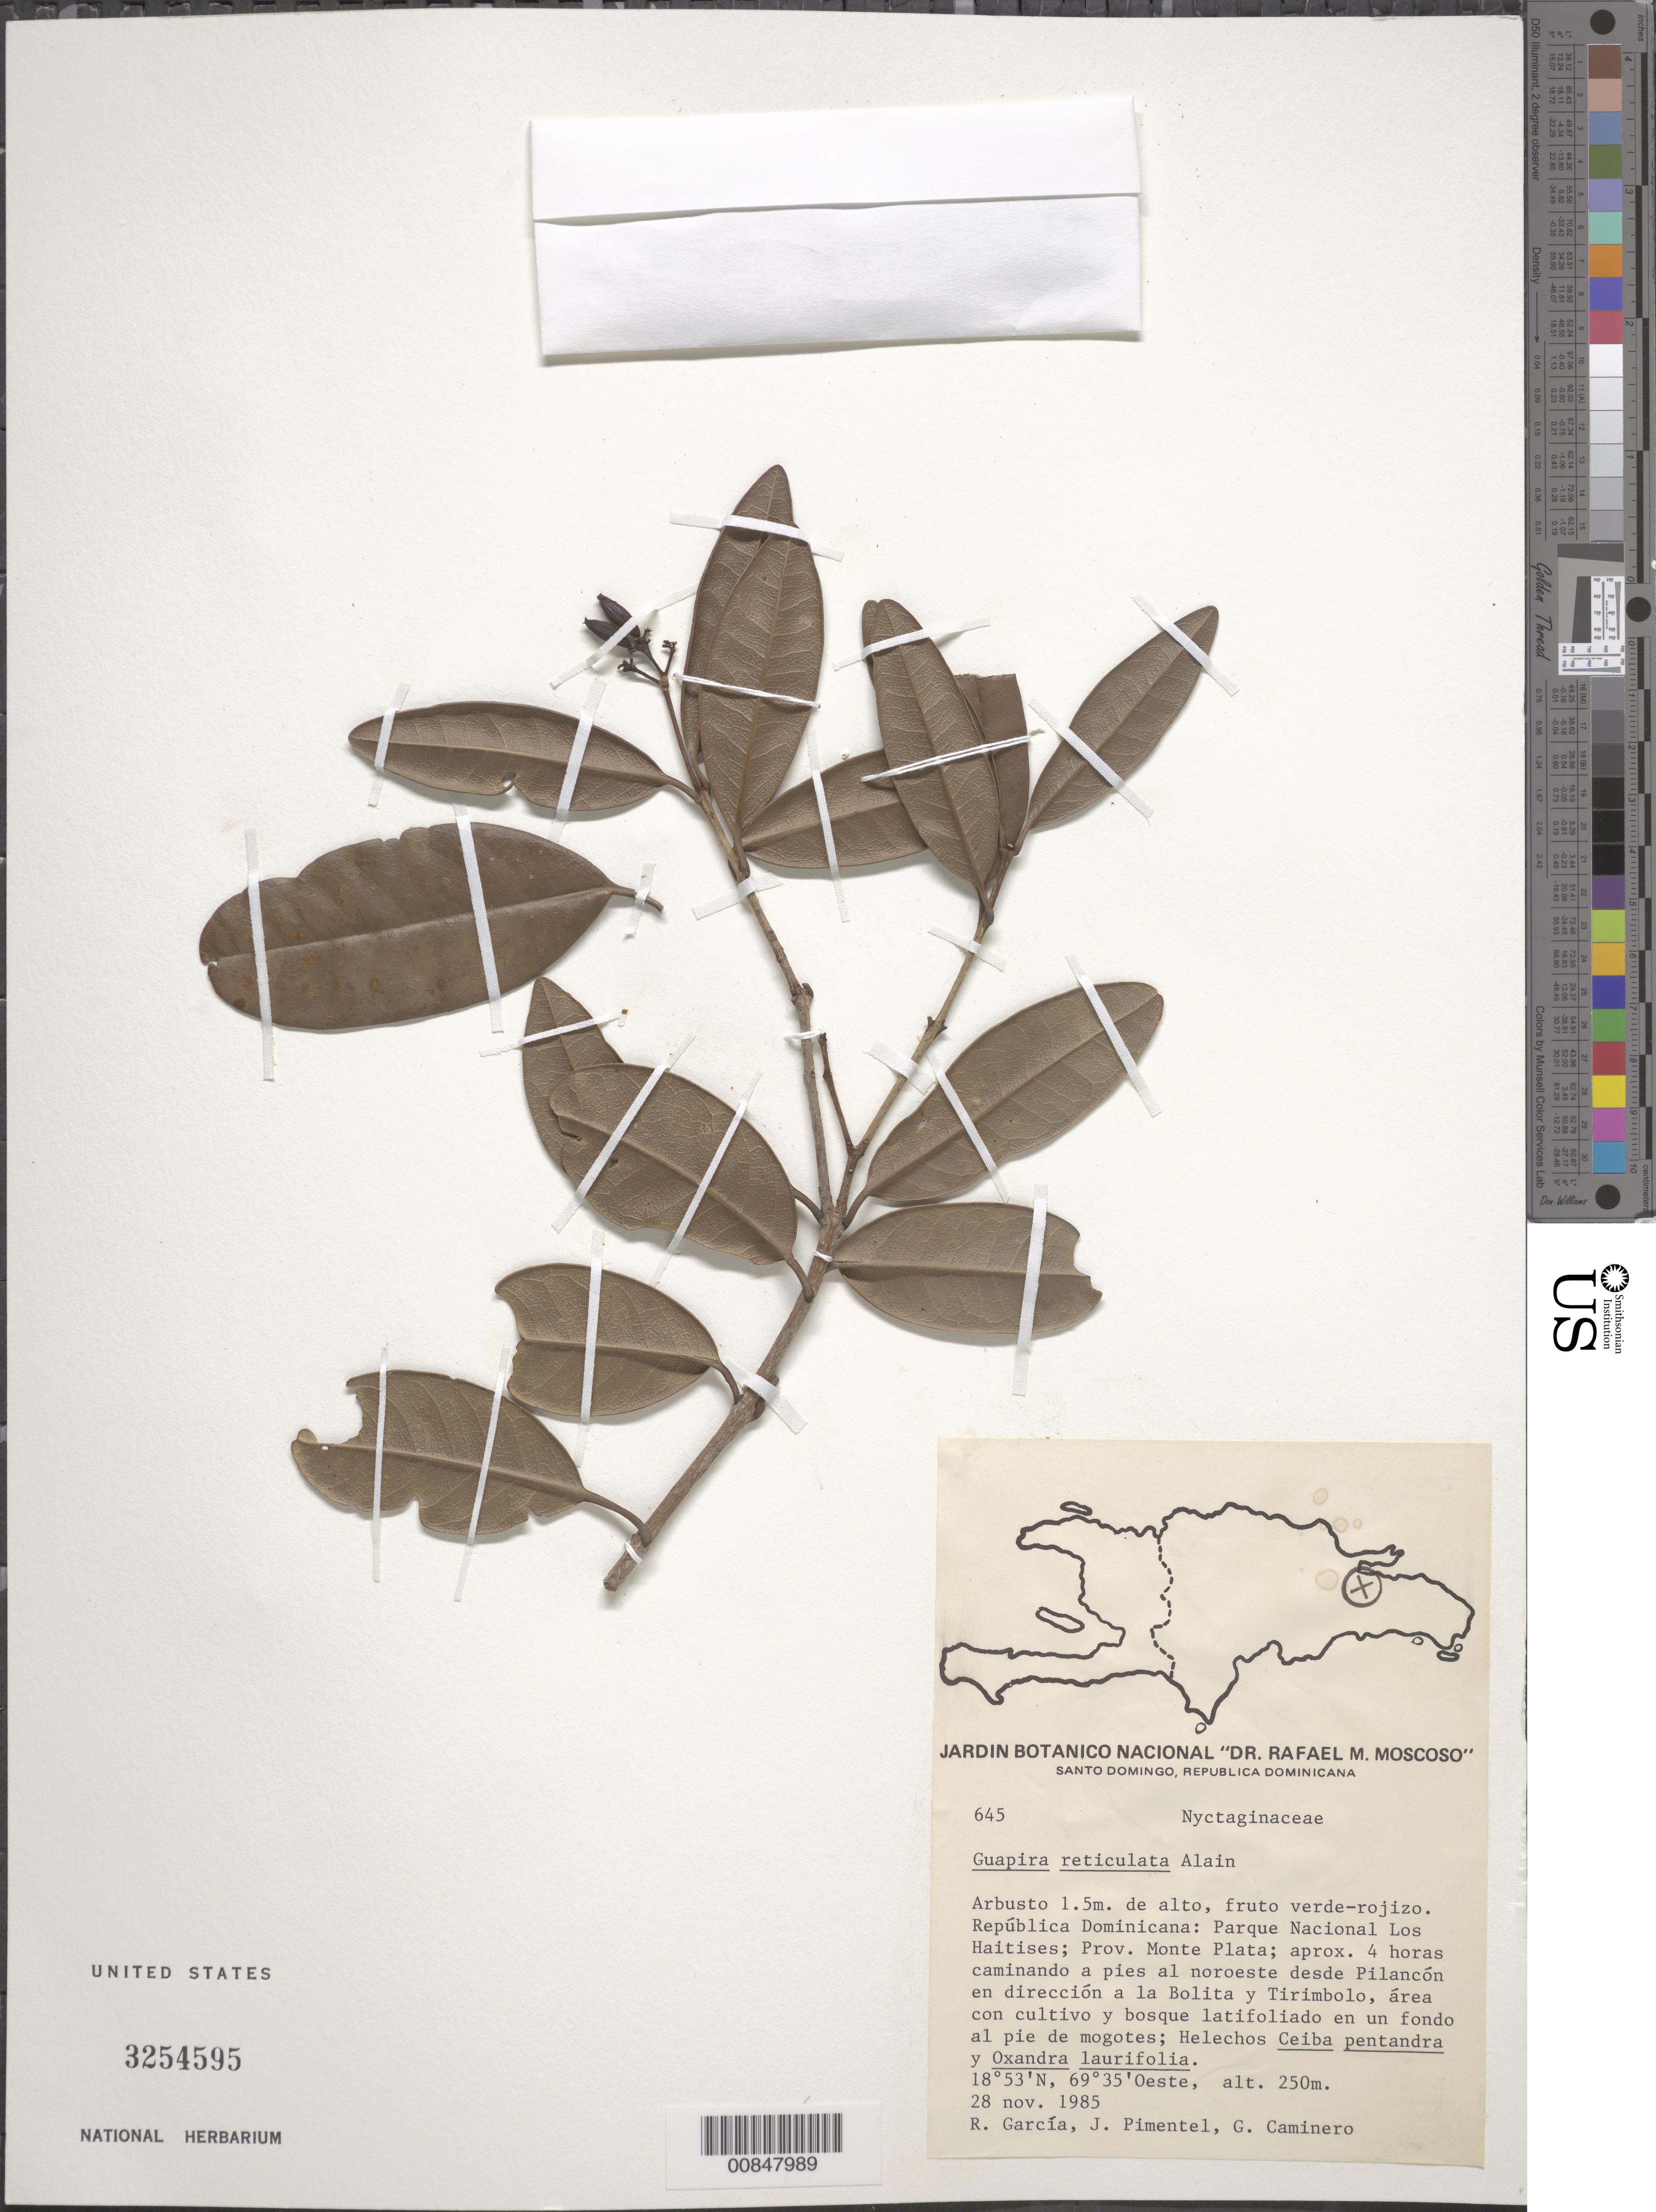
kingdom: Plantae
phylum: Tracheophyta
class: Magnoliopsida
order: Caryophyllales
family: Nyctaginaceae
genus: Guapira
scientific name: Guapira reticulata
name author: Alain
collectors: R. G. García, J. Pimentel & G. Caminero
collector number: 645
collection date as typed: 28 Nov 1985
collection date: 1985-11-28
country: Dominican Republic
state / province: Monte Plata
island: Hispaniola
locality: Parque Nacional Los Haitises, aprox. 4 horas caminando a pie al noroeste desde Pilancón en dirección a la Bolita y Tirimbolo.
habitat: Area con cultivo y bosque latifoliado en un fondo al pie de mogotes; Helechos, Ceiba pentandra y Oxandra laurifolia.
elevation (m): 250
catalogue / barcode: US 3254595